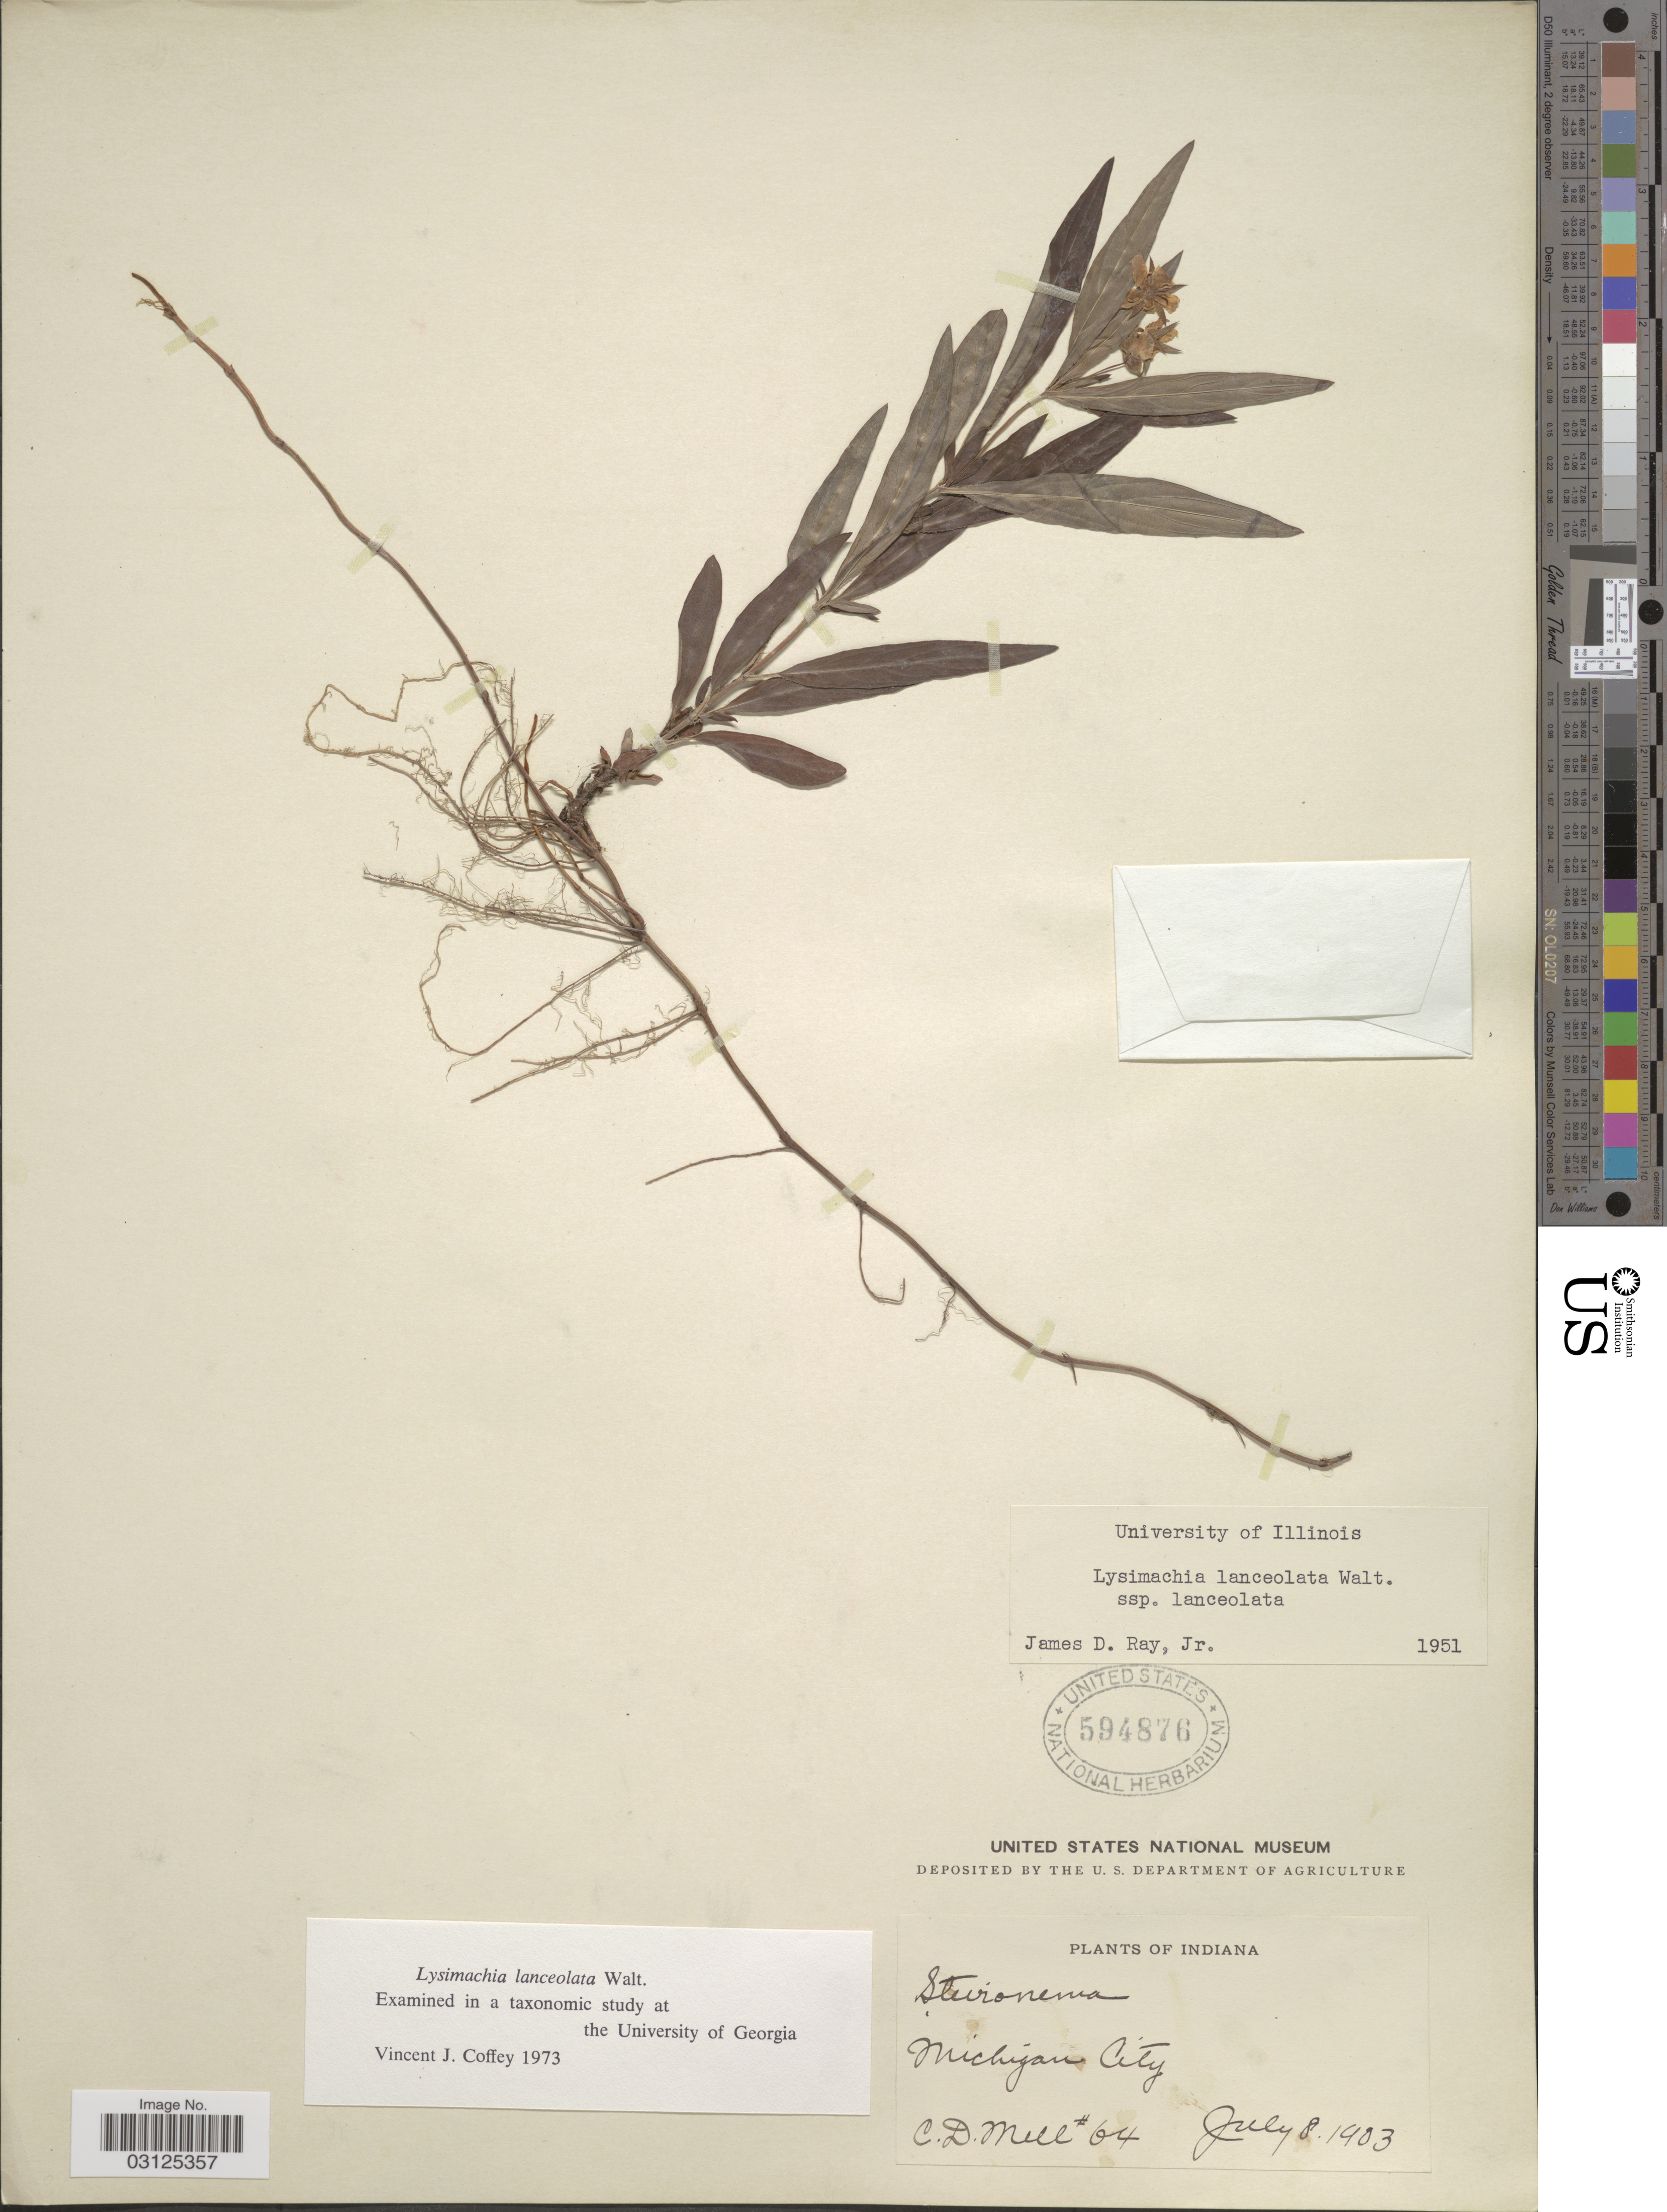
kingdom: Plantae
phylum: Tracheophyta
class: Magnoliopsida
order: Ericales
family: Primulaceae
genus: Lysimachia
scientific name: Lysimachia lanceolata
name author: Walter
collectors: C. D. Mell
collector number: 64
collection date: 1903-07-08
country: United States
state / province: Indiana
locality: Michigan City.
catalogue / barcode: US 594876